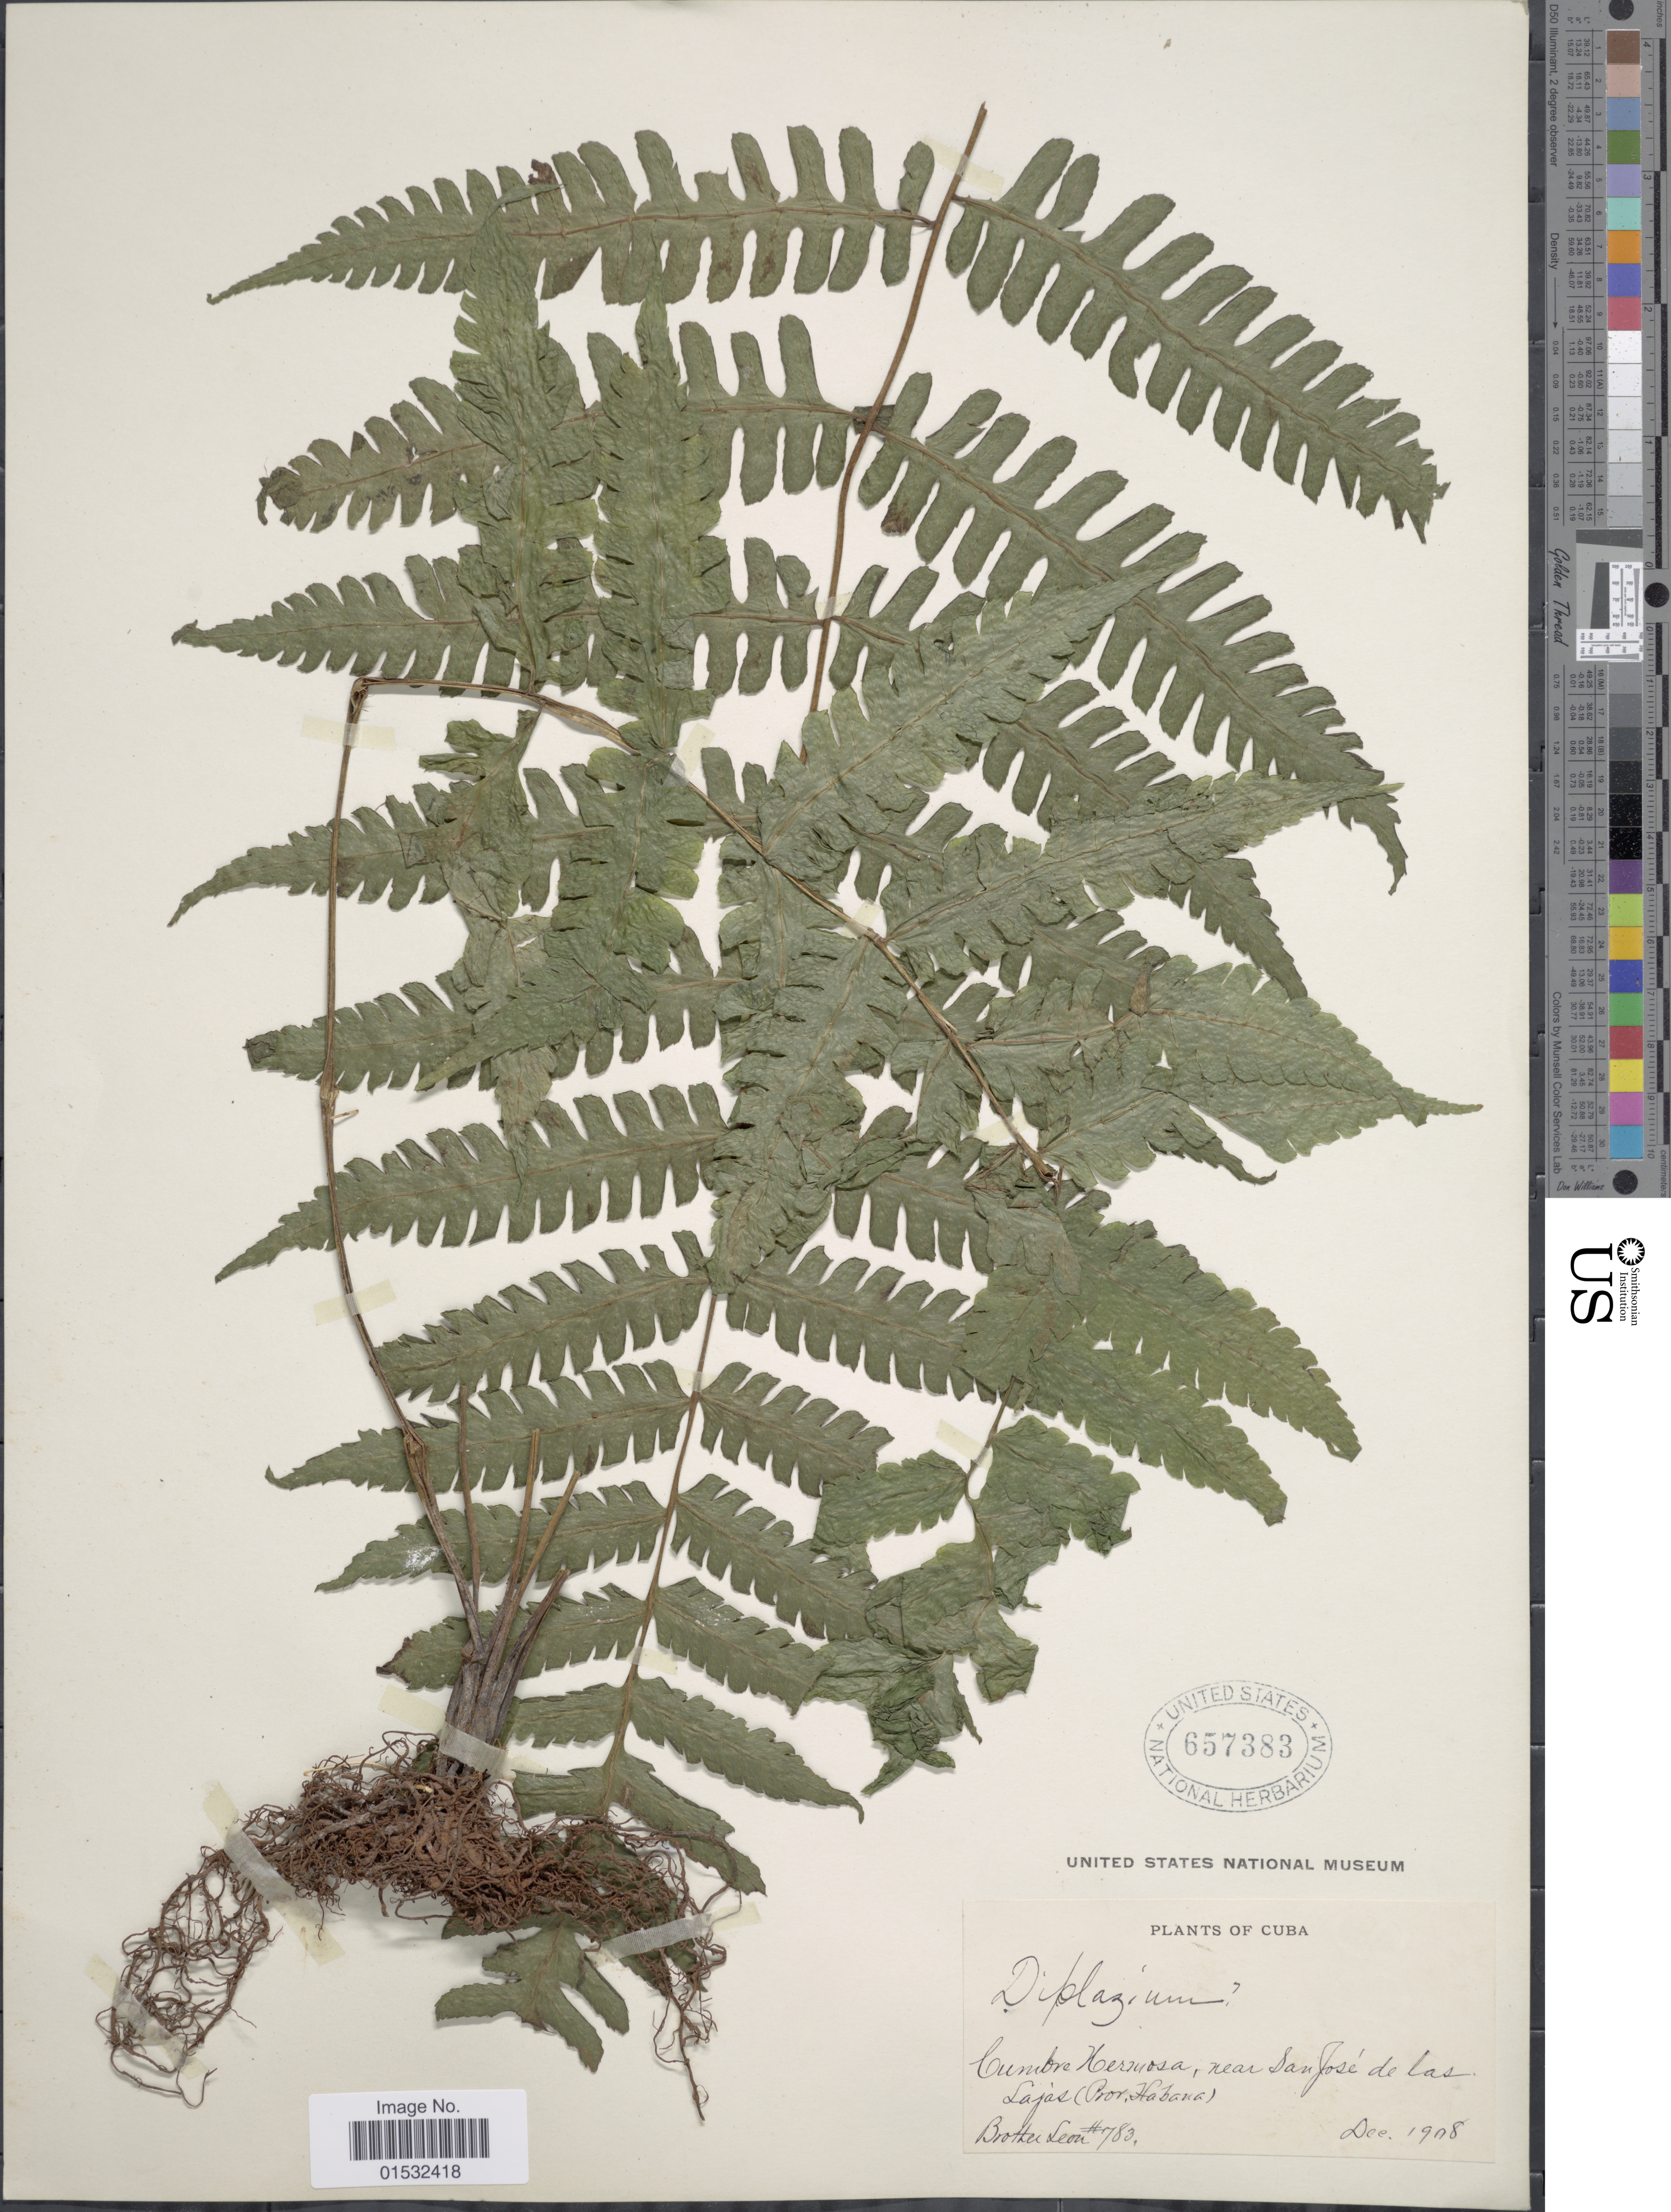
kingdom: Plantae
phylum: Tracheophyta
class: Polypodiopsida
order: Polypodiales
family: Athyriaceae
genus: Diplazium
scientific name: Diplazium striatum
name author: (L.) C. Presl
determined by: Sánchez, C.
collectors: Bro. León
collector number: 783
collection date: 1908-12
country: Cuba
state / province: La Habana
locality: Cumbre Hermosa, near San José de Las Lajas (Prov. Habana)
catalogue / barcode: US 657383